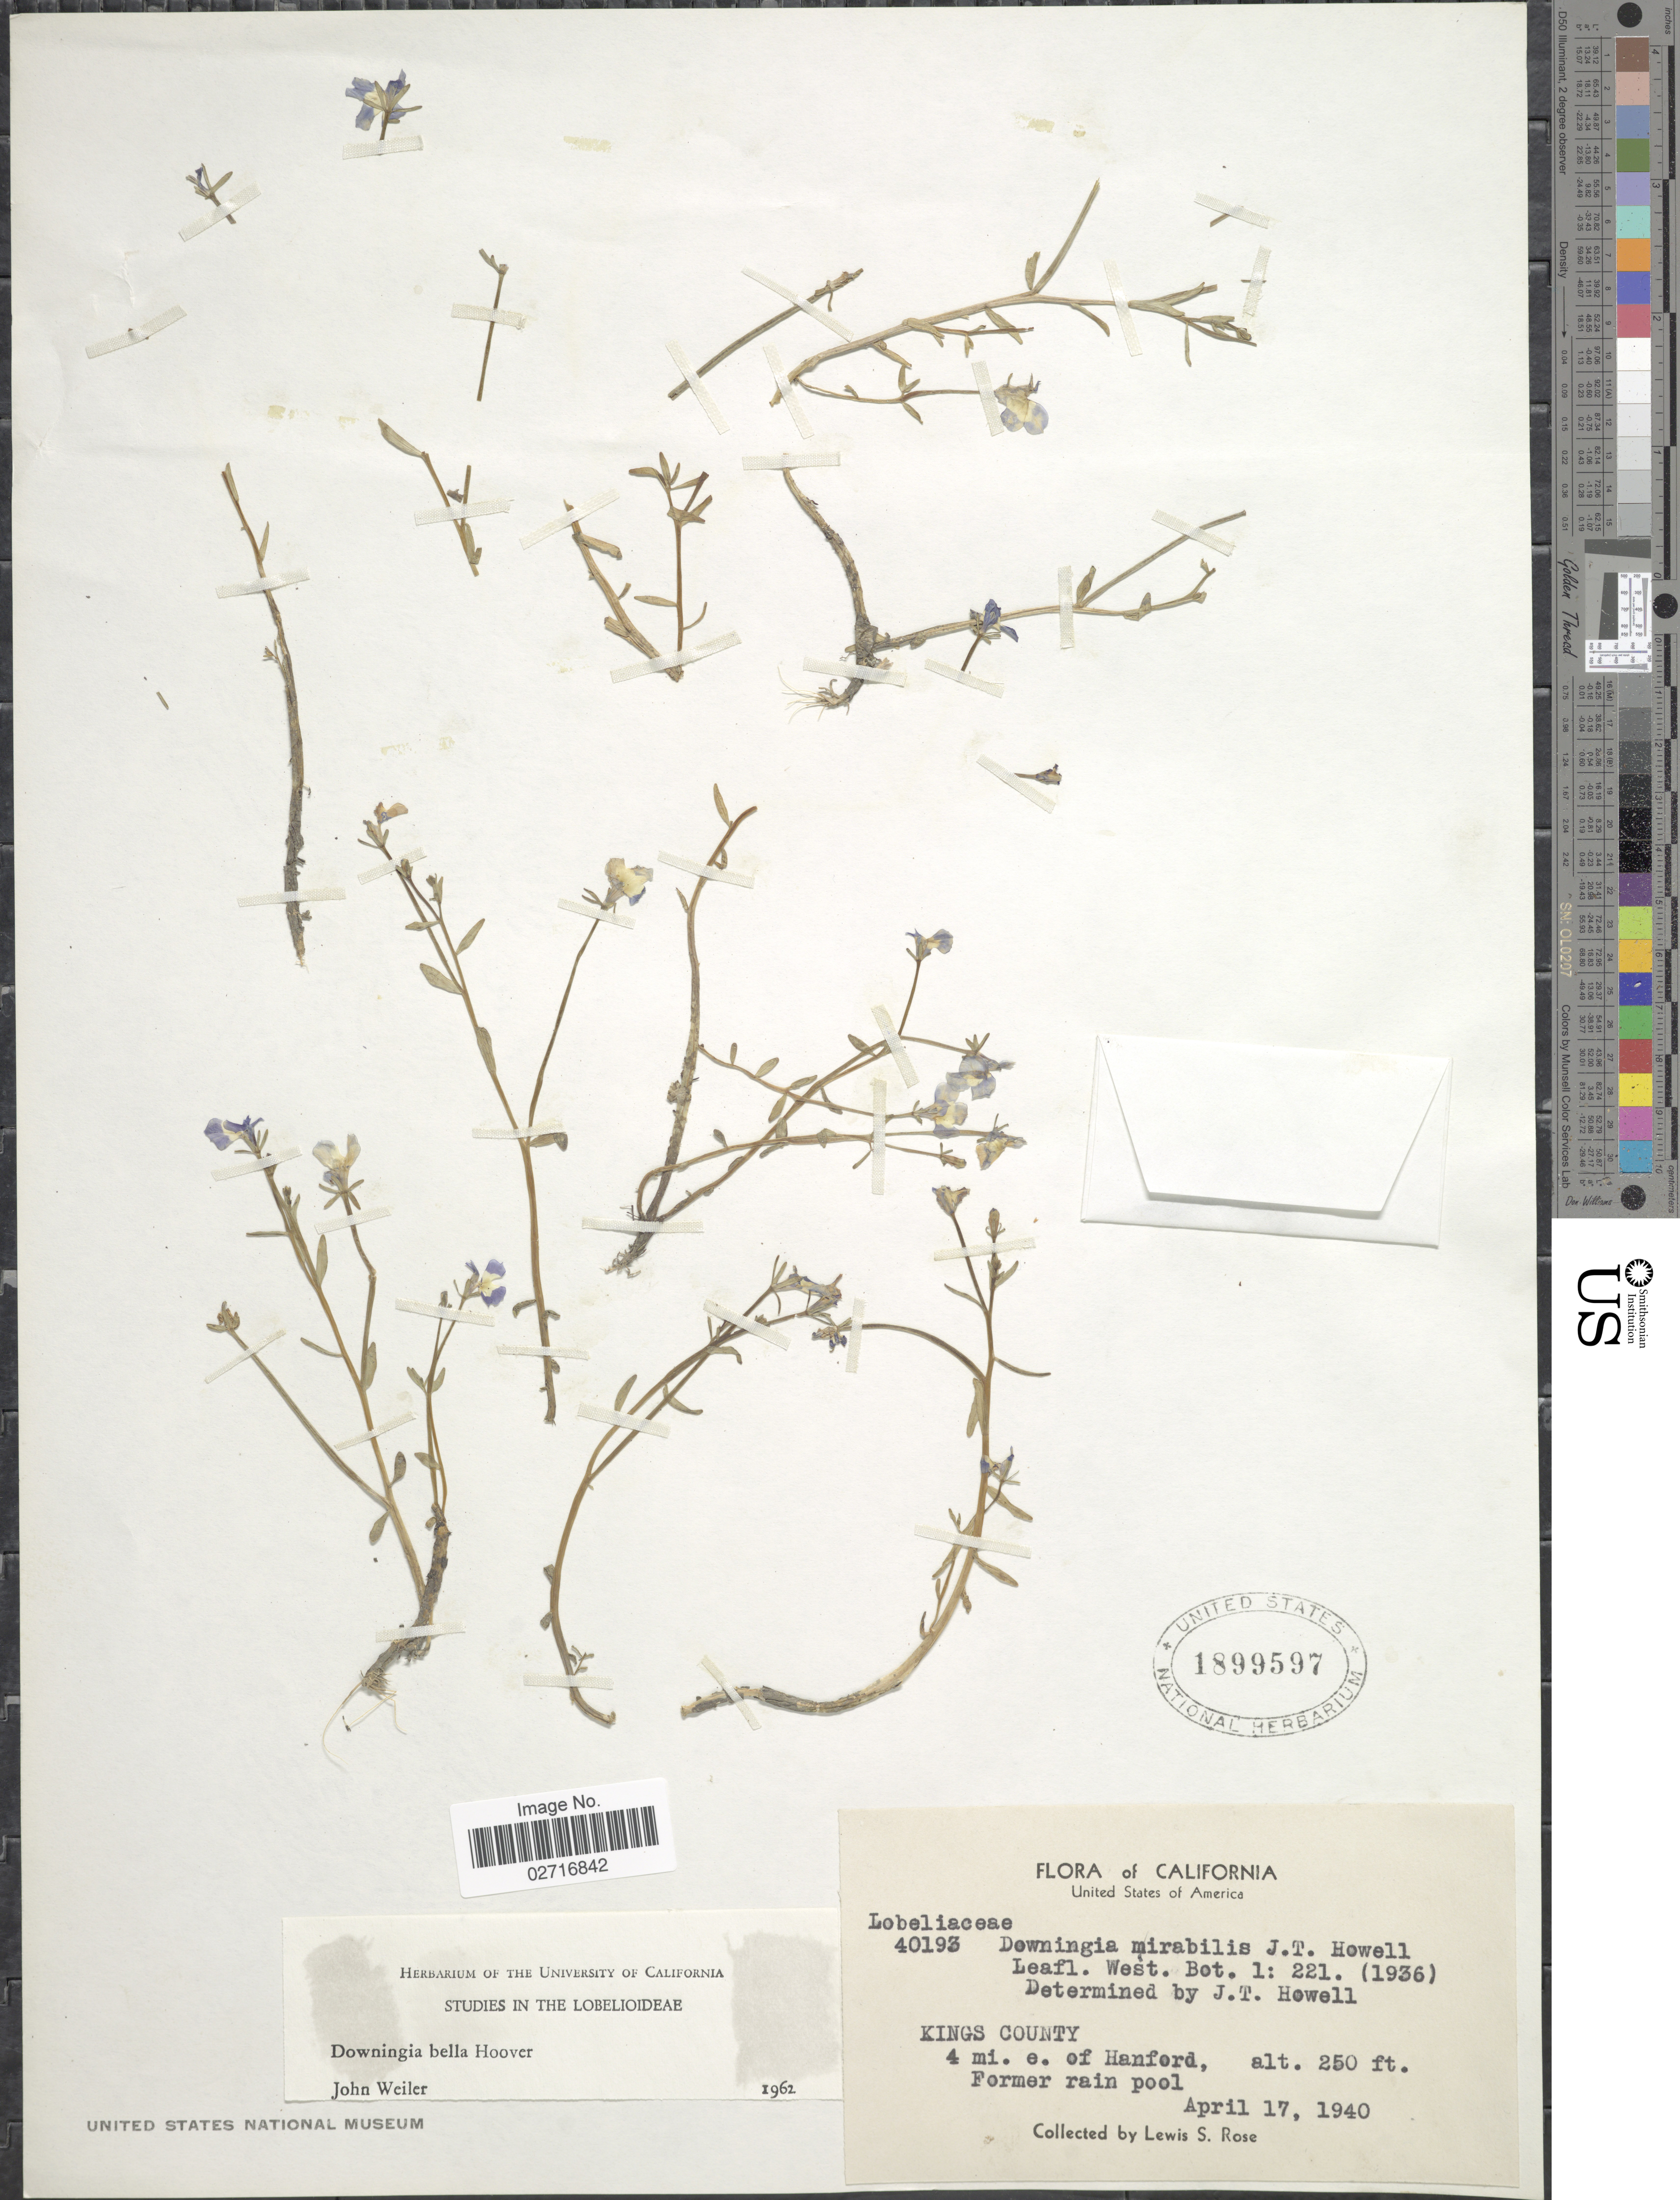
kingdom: Plantae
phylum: Tracheophyta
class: Magnoliopsida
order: Asterales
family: Campanulaceae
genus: Downingia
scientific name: Downingia bella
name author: Hoover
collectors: L. S. Rose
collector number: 40193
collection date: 1940-04-17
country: United States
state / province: California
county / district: Kings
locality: Kings County, 4 mi. e. of Hanford, Former rain pool.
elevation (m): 76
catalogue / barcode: US 1899597